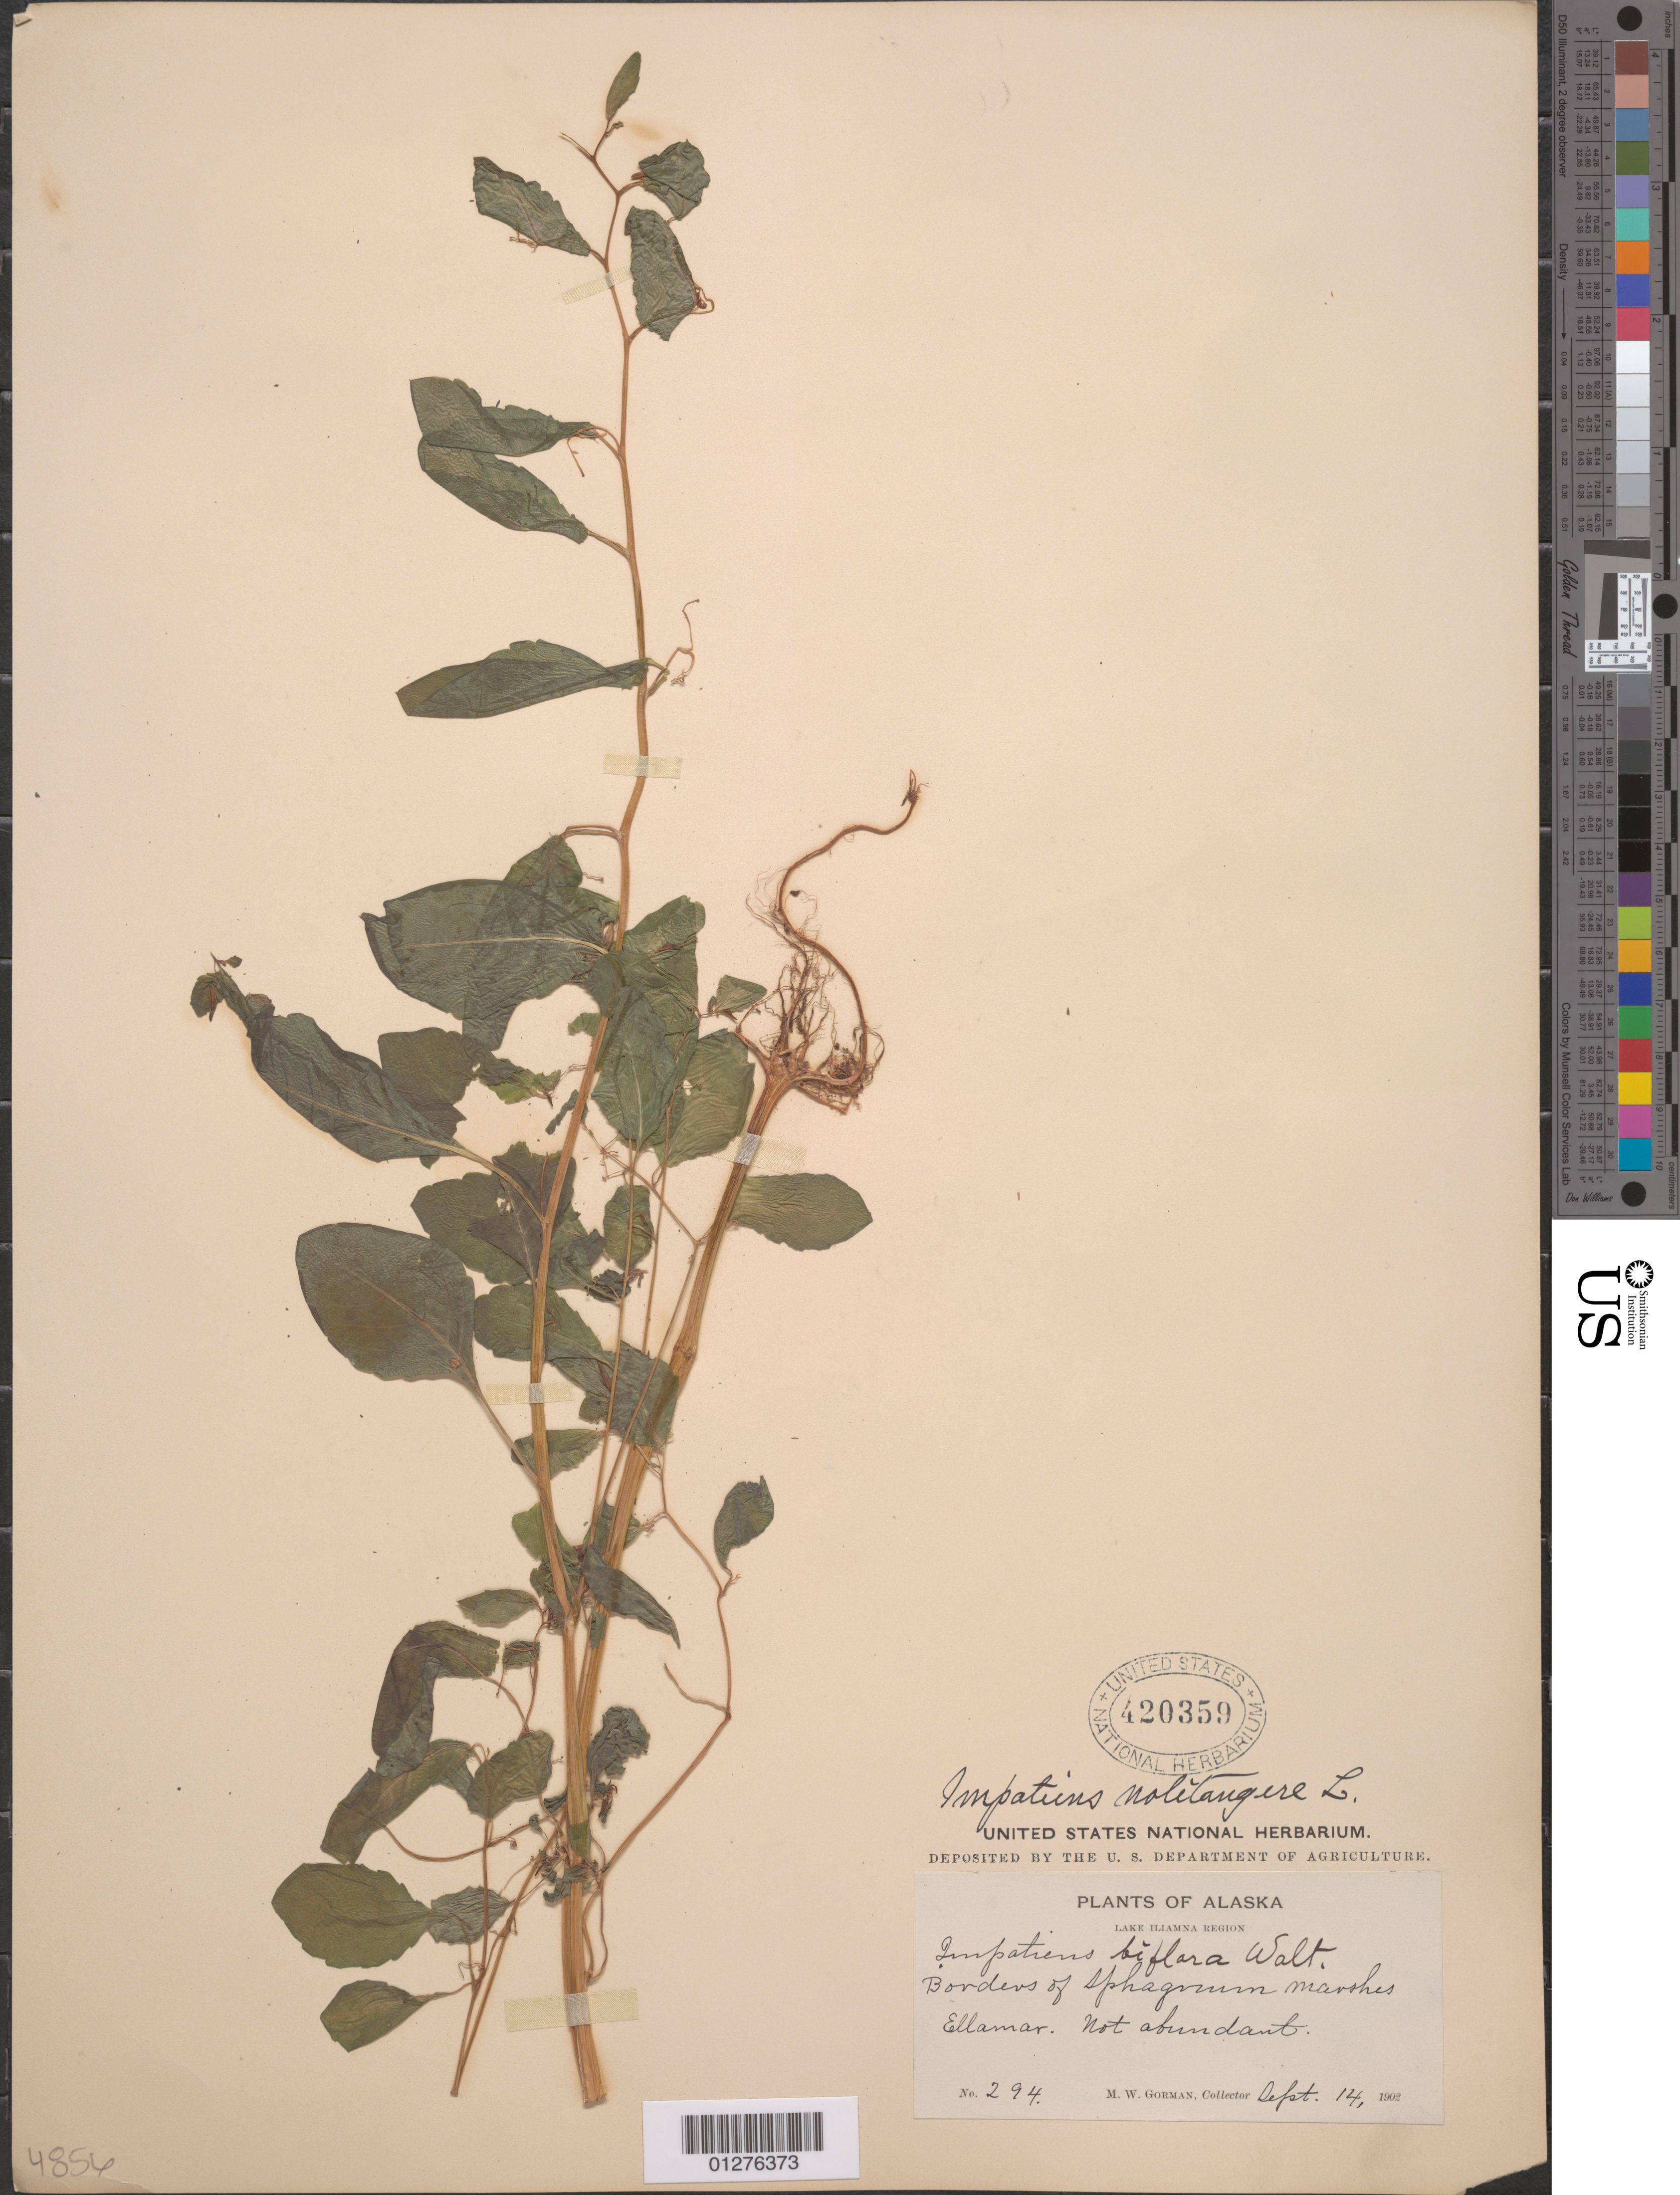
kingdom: Plantae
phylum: Tracheophyta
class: Magnoliopsida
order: Ericales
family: Balsaminaceae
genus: Impatiens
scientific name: Impatiens biflora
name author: Walter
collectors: M. W. Gorman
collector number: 294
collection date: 1902-09-14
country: United States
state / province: Alaska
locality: Ellamar.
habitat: Borders of sphagnum marshes.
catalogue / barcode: US 420359